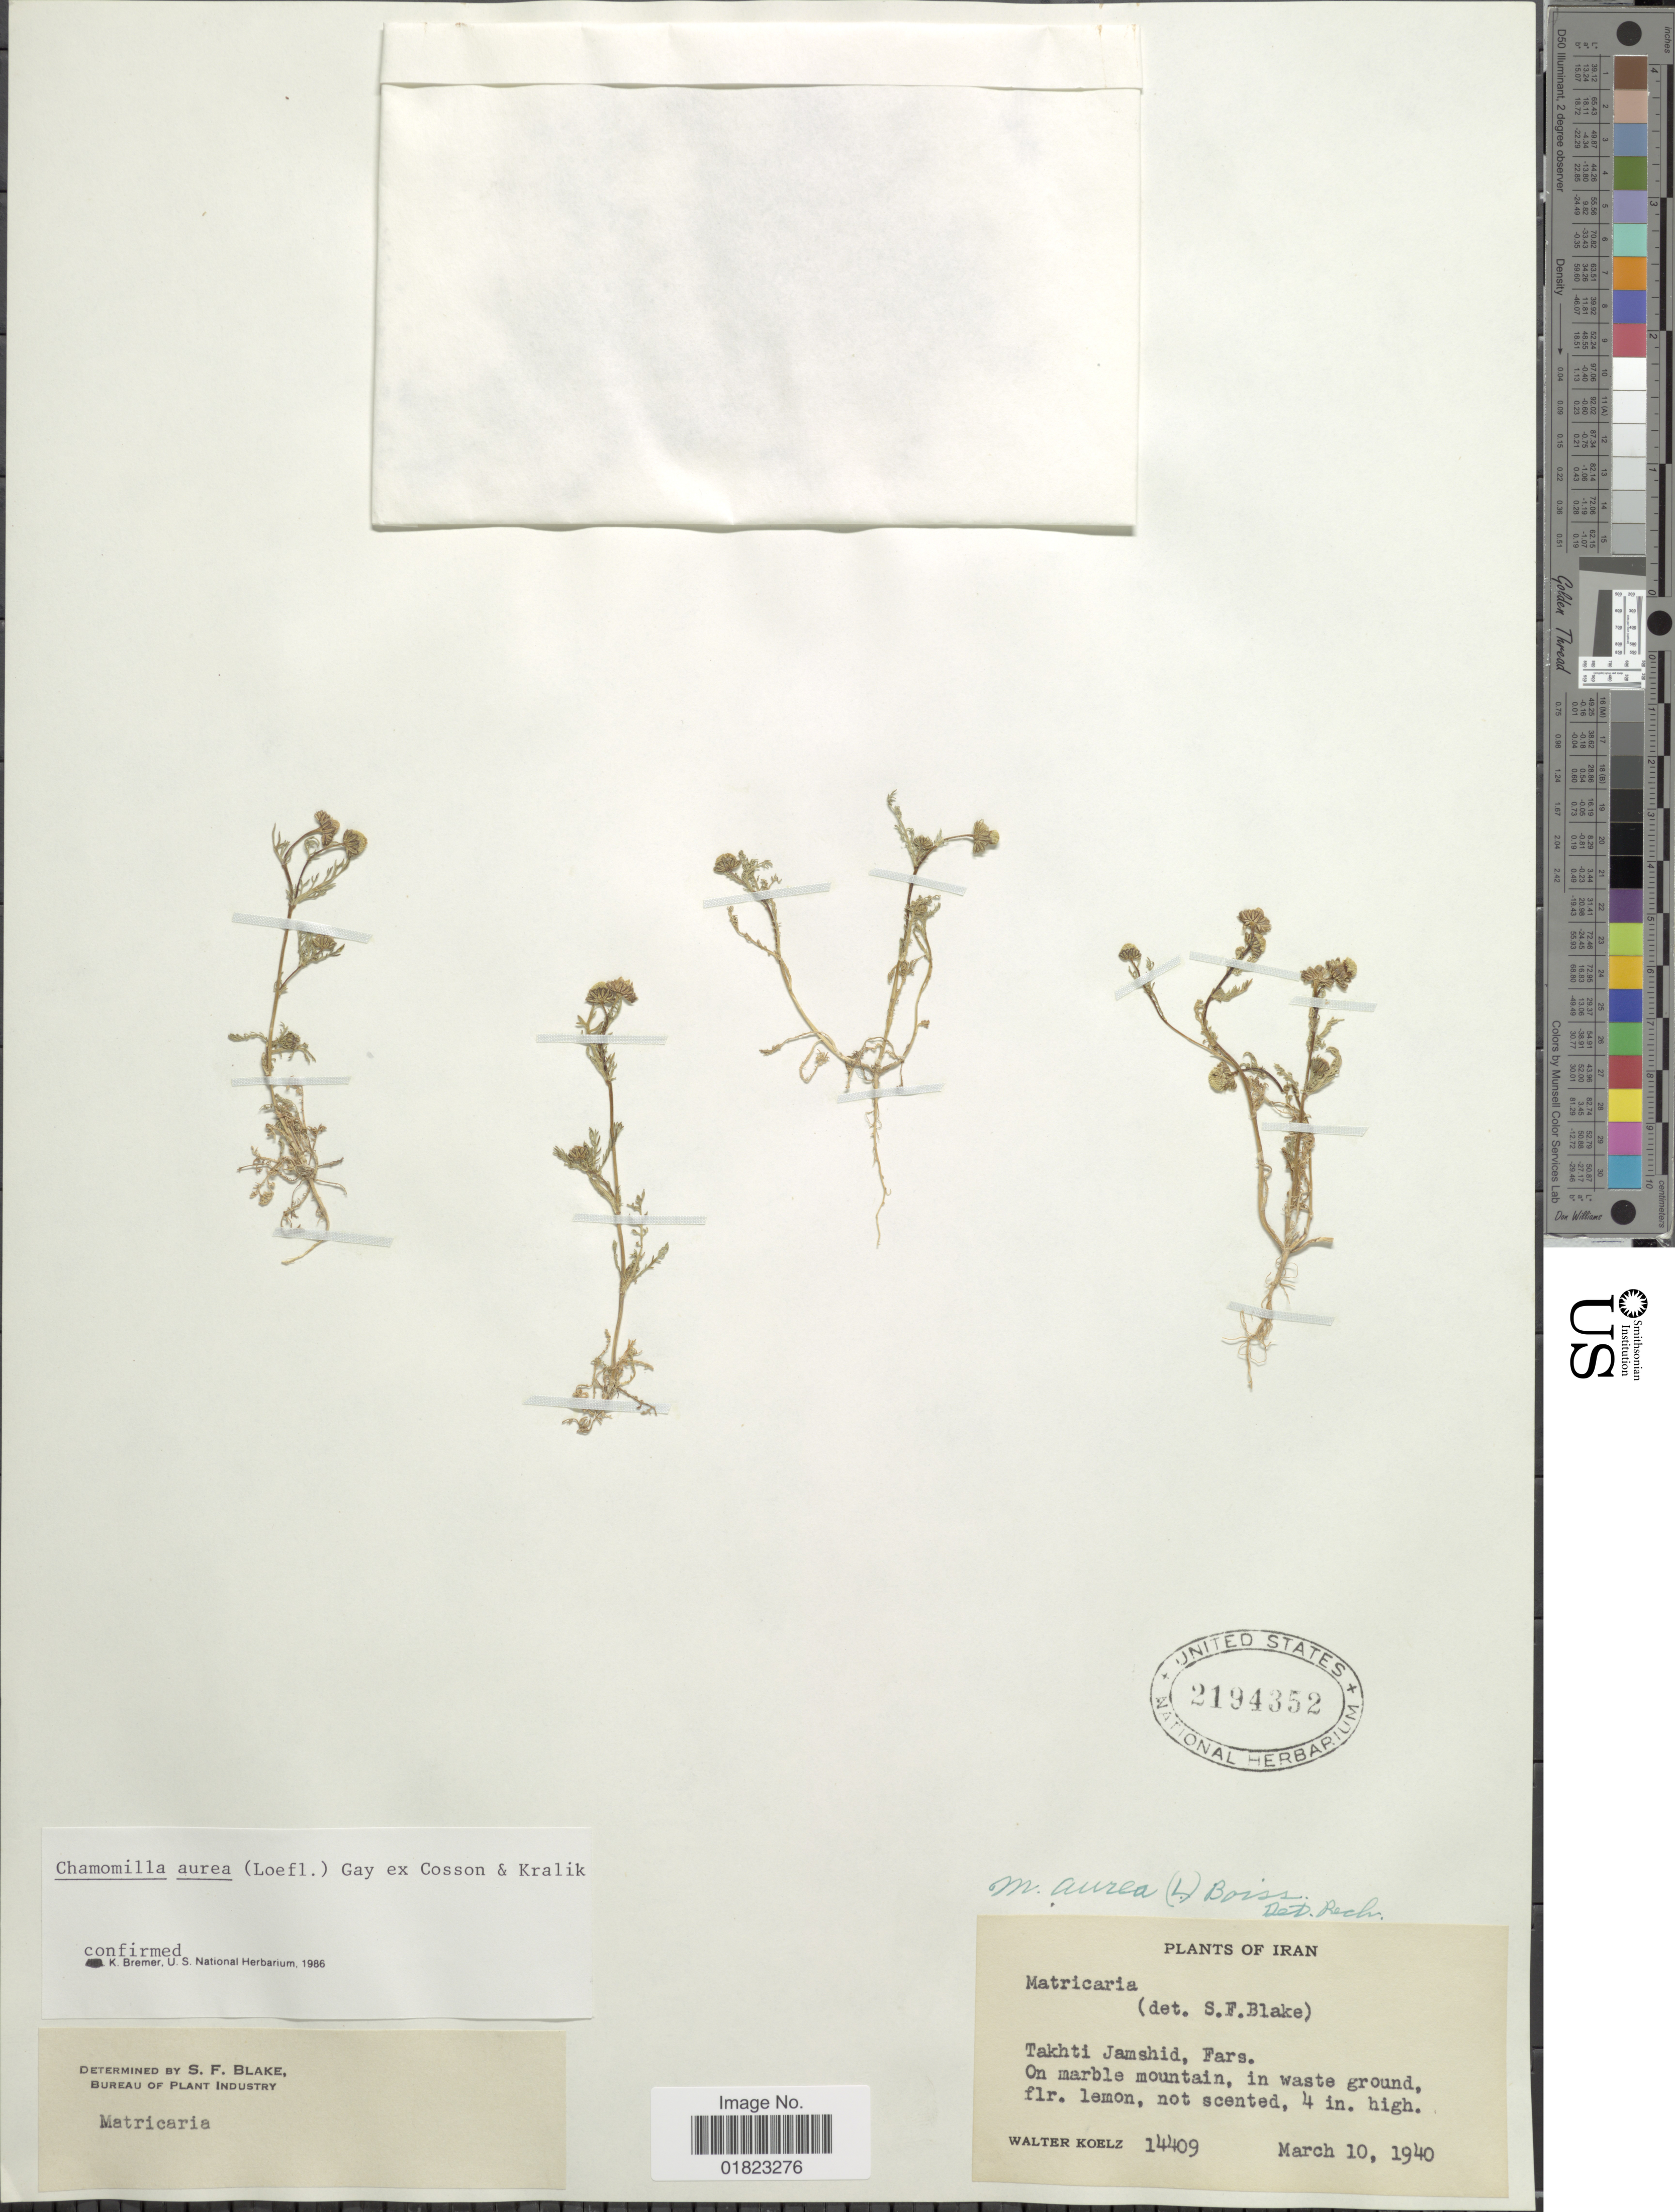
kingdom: Plantae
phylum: Tracheophyta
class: Magnoliopsida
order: Asterales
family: Asteraceae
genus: Matricaria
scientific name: Matricaria aurea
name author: (Loefl.) Sch. Bip.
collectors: W. N. Koelz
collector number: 14409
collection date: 1940-03-10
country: Iran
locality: Iran, Takhti Jamshid, Fars.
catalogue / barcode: US 2194352